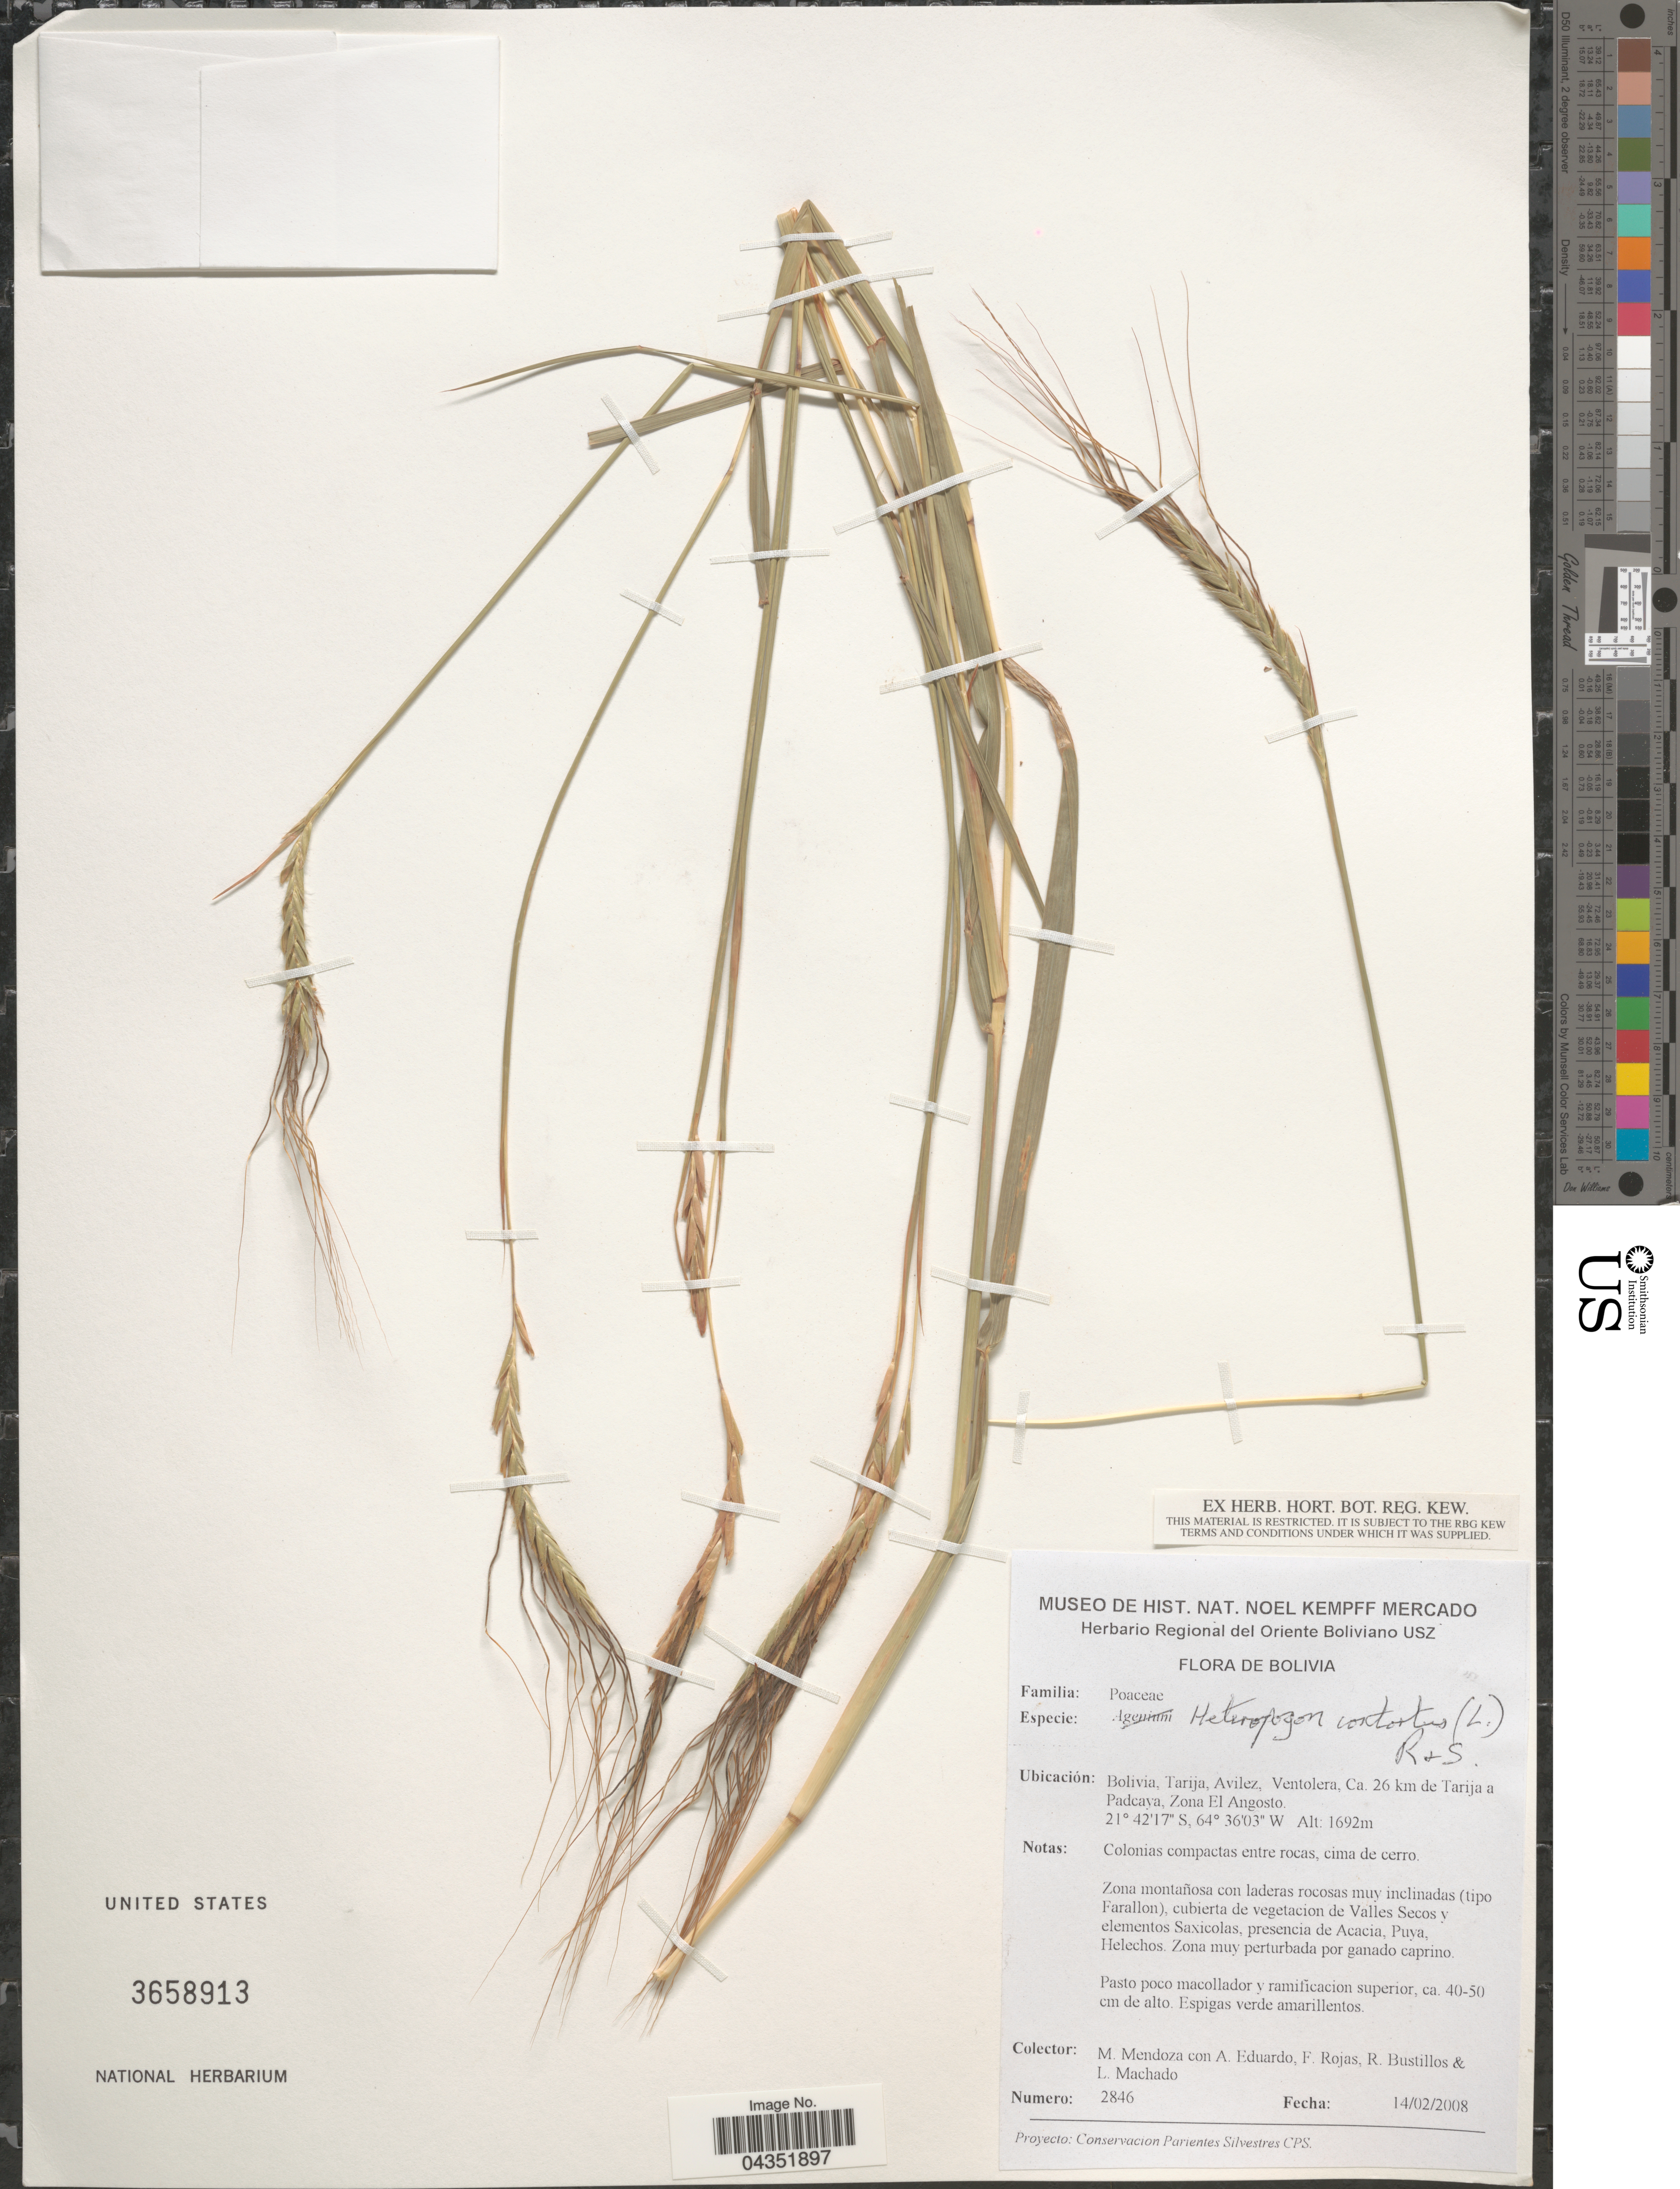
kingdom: Plantae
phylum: Tracheophyta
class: Liliopsida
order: Poales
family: Poaceae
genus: Heteropogon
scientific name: Heteropogon contortus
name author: (L.) P. Beauv. ex Roem. & Schult.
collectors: M. Mendoza, A. Eduardo, F. Rojas, R. Bustillos & L. Machado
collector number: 2846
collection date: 2008-02-14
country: Bolivia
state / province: Tarija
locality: Avilez, Ventolera, Ca. 26 km de Tarija a Padcaya, Zona El Angosto. Cubierta de vegetacion de Valles Secos.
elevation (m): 1692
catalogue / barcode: US 3658913